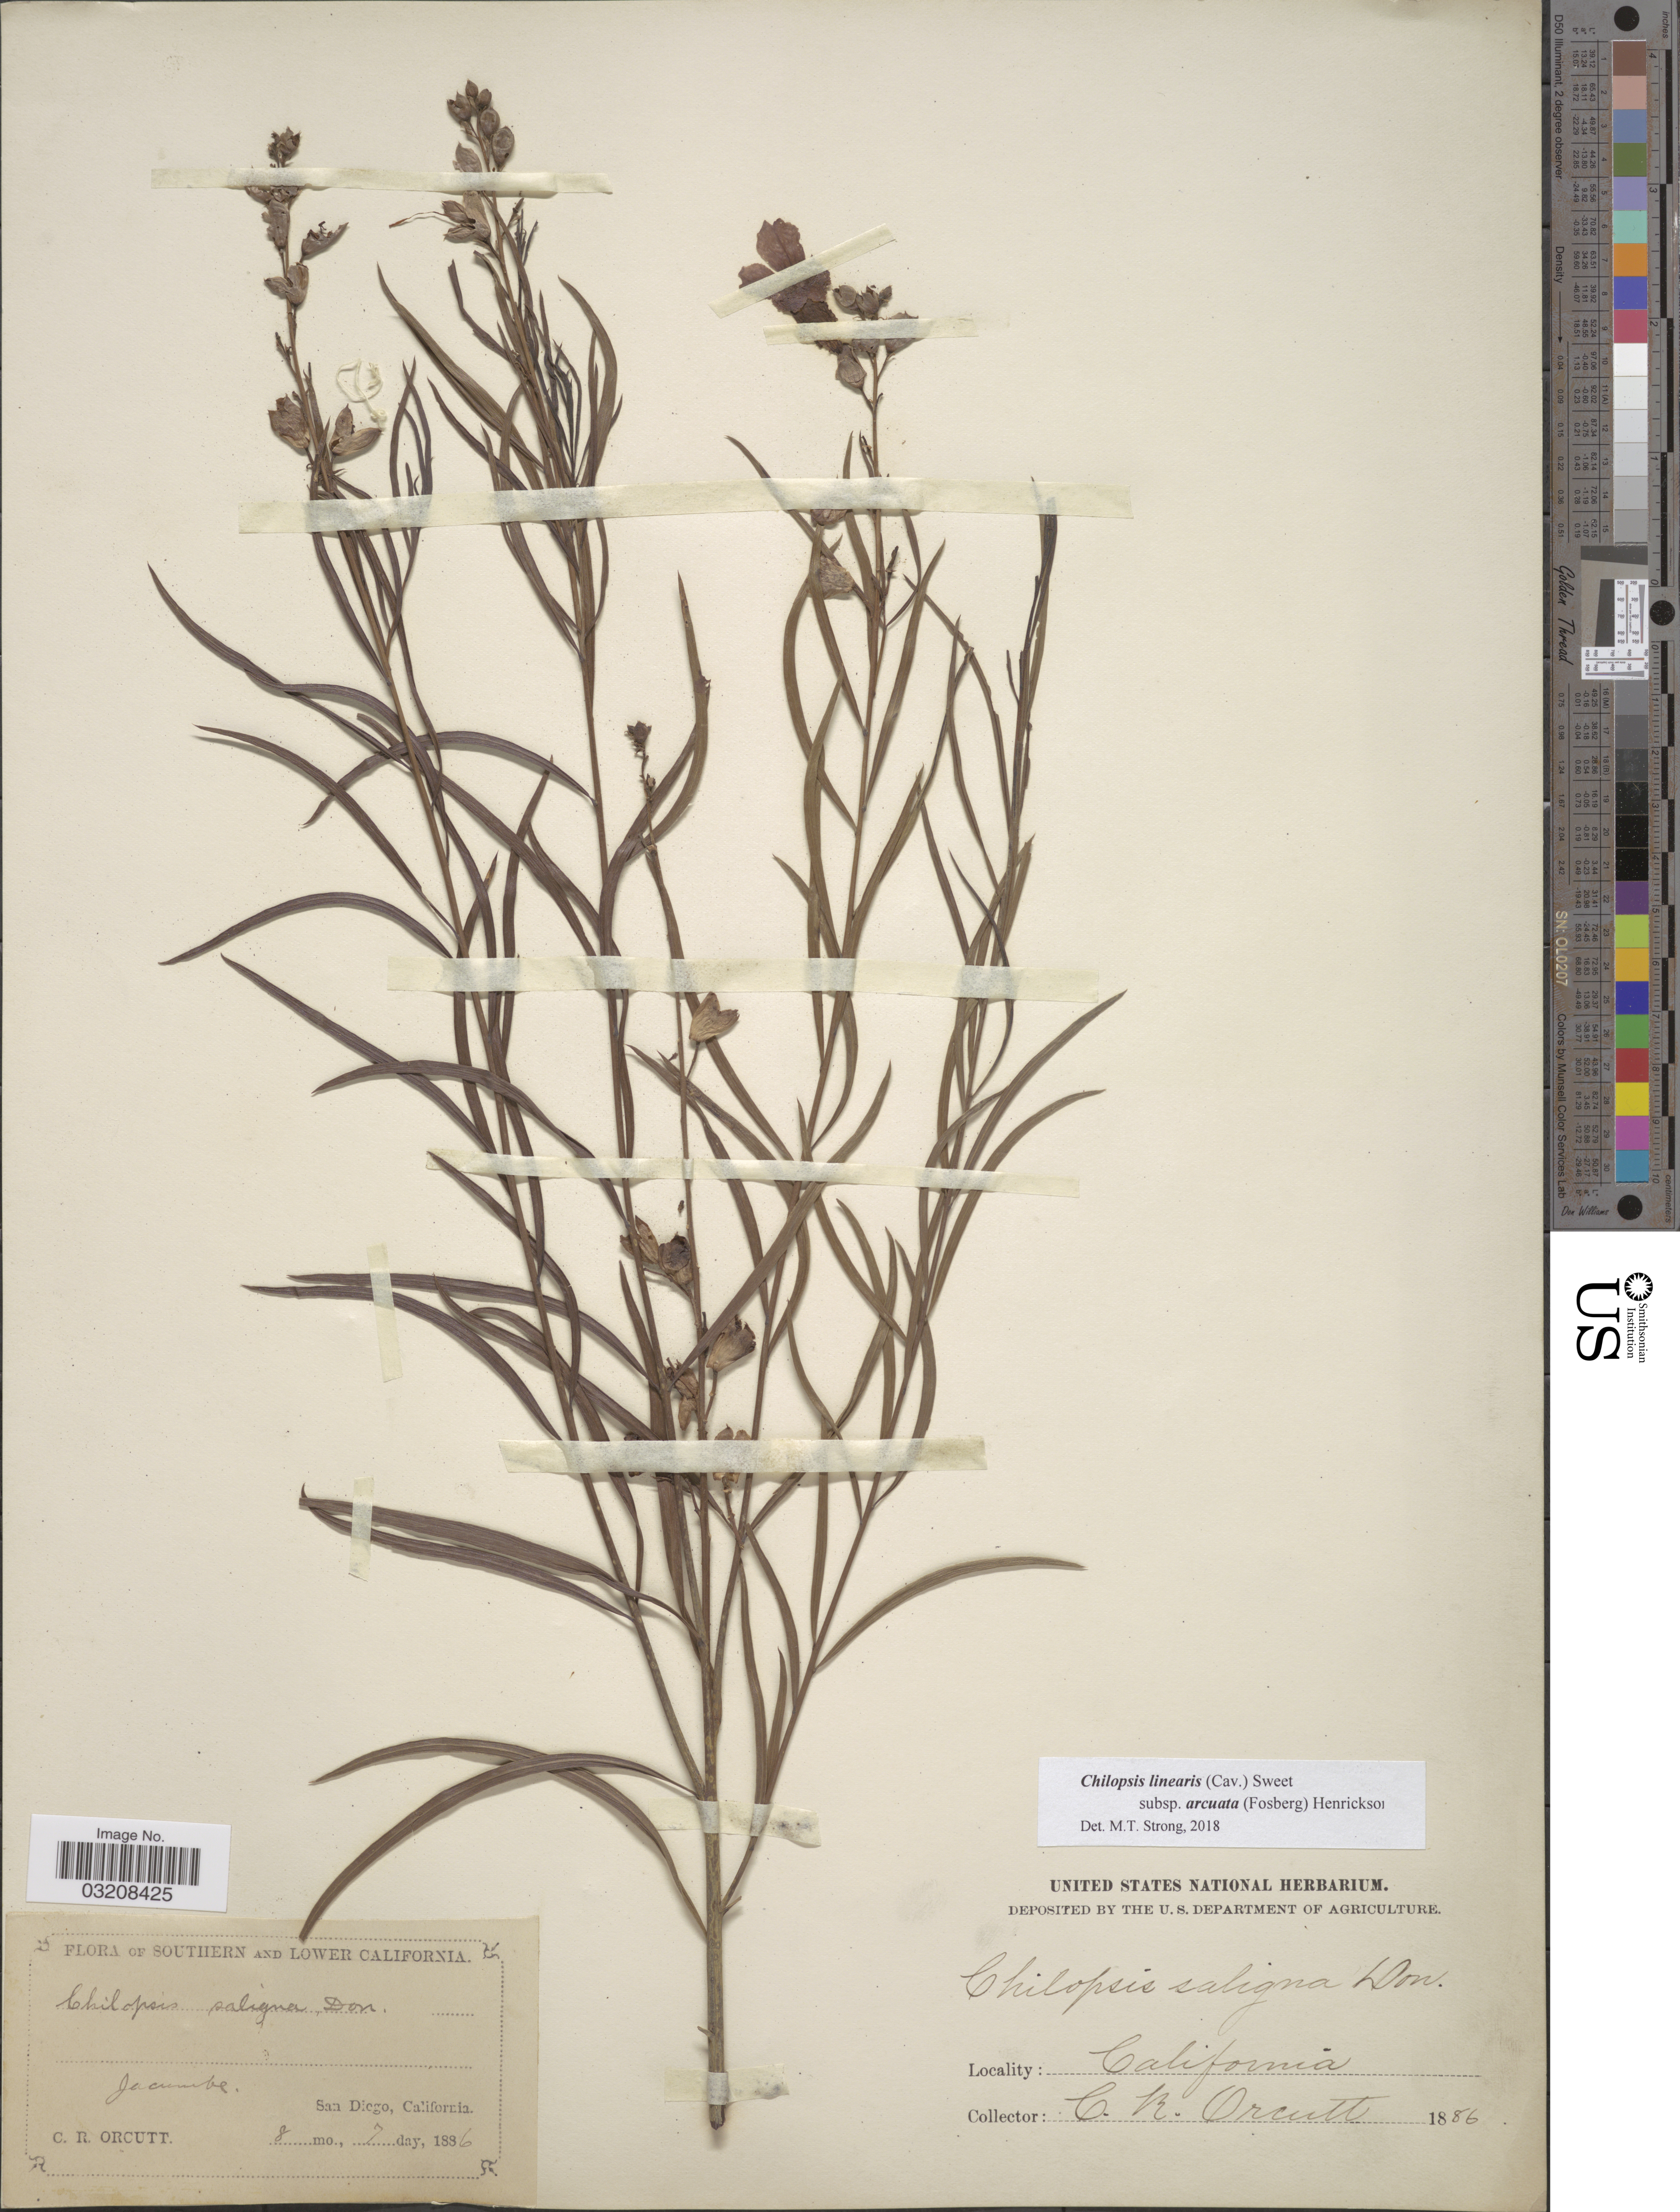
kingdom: Plantae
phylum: Tracheophyta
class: Magnoliopsida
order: Lamiales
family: Bignoniaceae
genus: Chilopsis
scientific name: Chilopsis linearis subsp. arcuata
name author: (Fosberg) Henrickson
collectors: C. R. Orcutt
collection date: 1886-08-07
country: United States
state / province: California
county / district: San Diego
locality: Southern California. Jacumbe. San Diego.